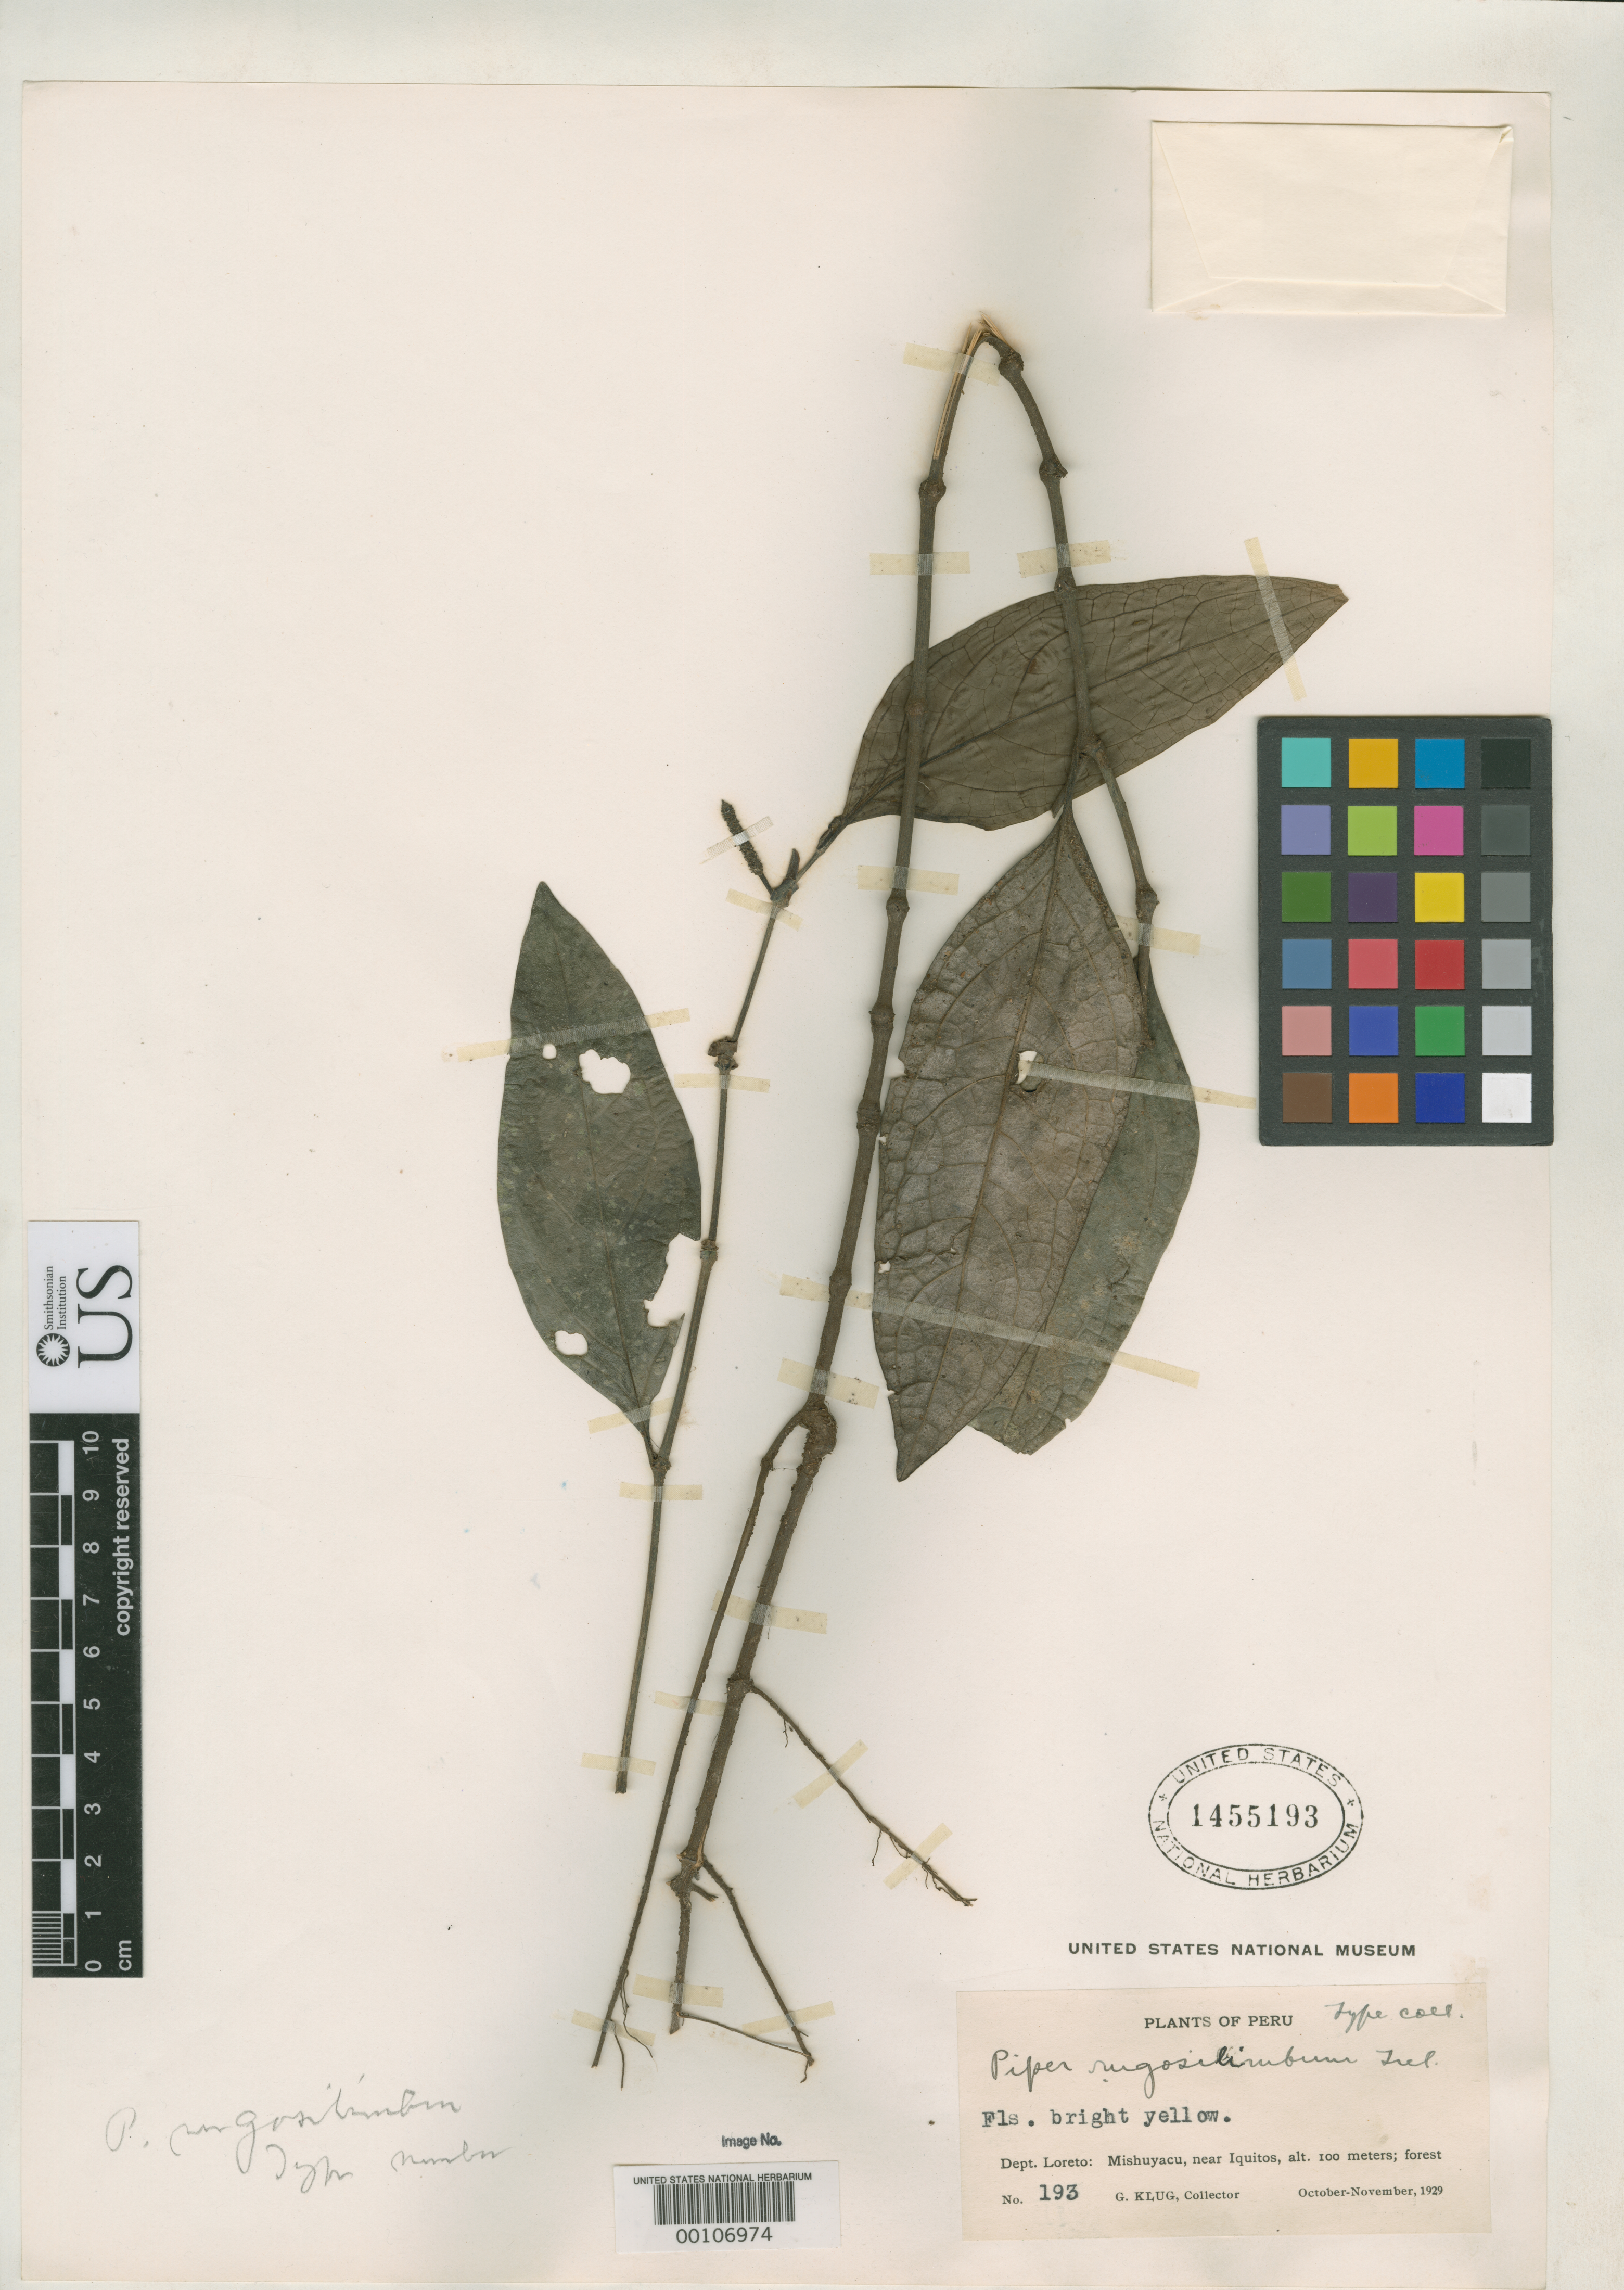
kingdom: Plantae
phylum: Tracheophyta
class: Magnoliopsida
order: Piperales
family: Piperaceae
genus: Piper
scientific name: Piper rugosilimbum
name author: Trel. in J.F. Macbr.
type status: Isotype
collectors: G. Klug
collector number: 193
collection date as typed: Oct 1929 to -- Nov 1929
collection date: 1929-10/1929-11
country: Peru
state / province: Loreto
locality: Mishuyacu, near Iquitos.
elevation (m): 100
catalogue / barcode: US 1455193